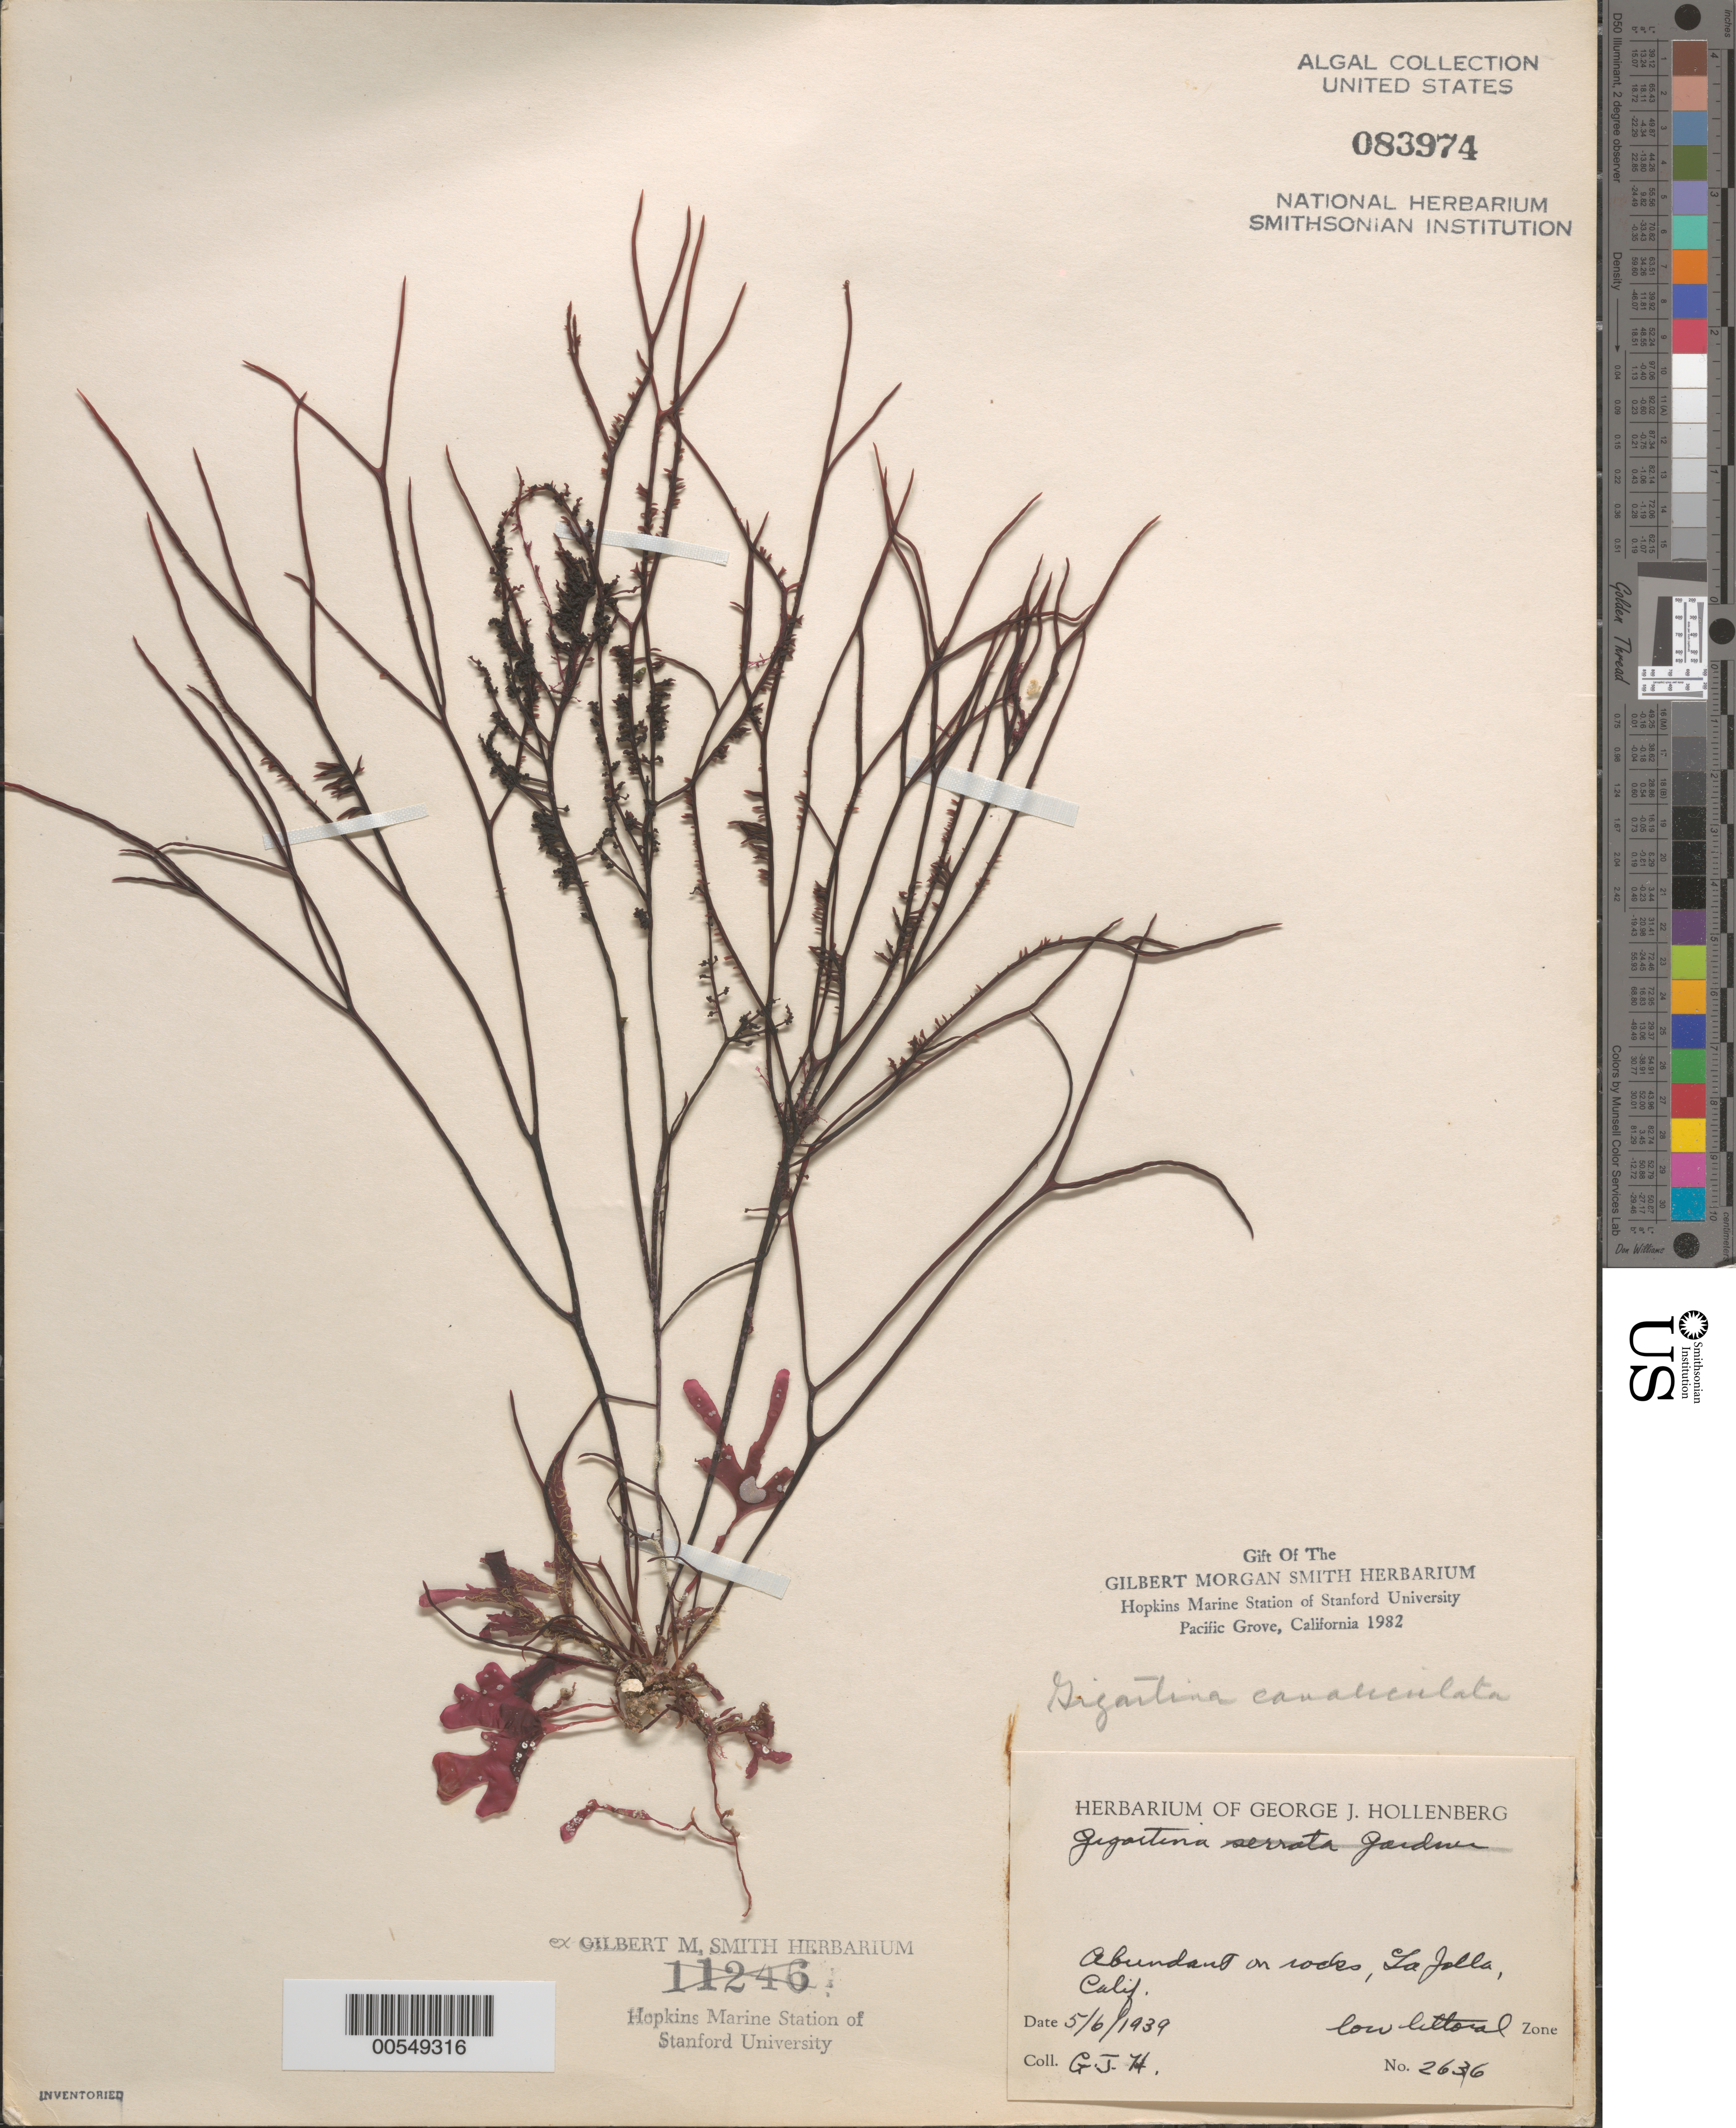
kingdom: Plantae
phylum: Rhodophyta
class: Florideophyceae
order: Gigartinales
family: Gigartinaceae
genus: Chondracanthus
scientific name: Chondracanthus canaliculatus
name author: (Harv.) Guiry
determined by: Algae name updating Project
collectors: G. Hollenberg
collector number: GJH 2636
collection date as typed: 06 May 1939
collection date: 1939-05-06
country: United States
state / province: California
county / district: San Diego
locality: La Jolla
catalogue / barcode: US 83974